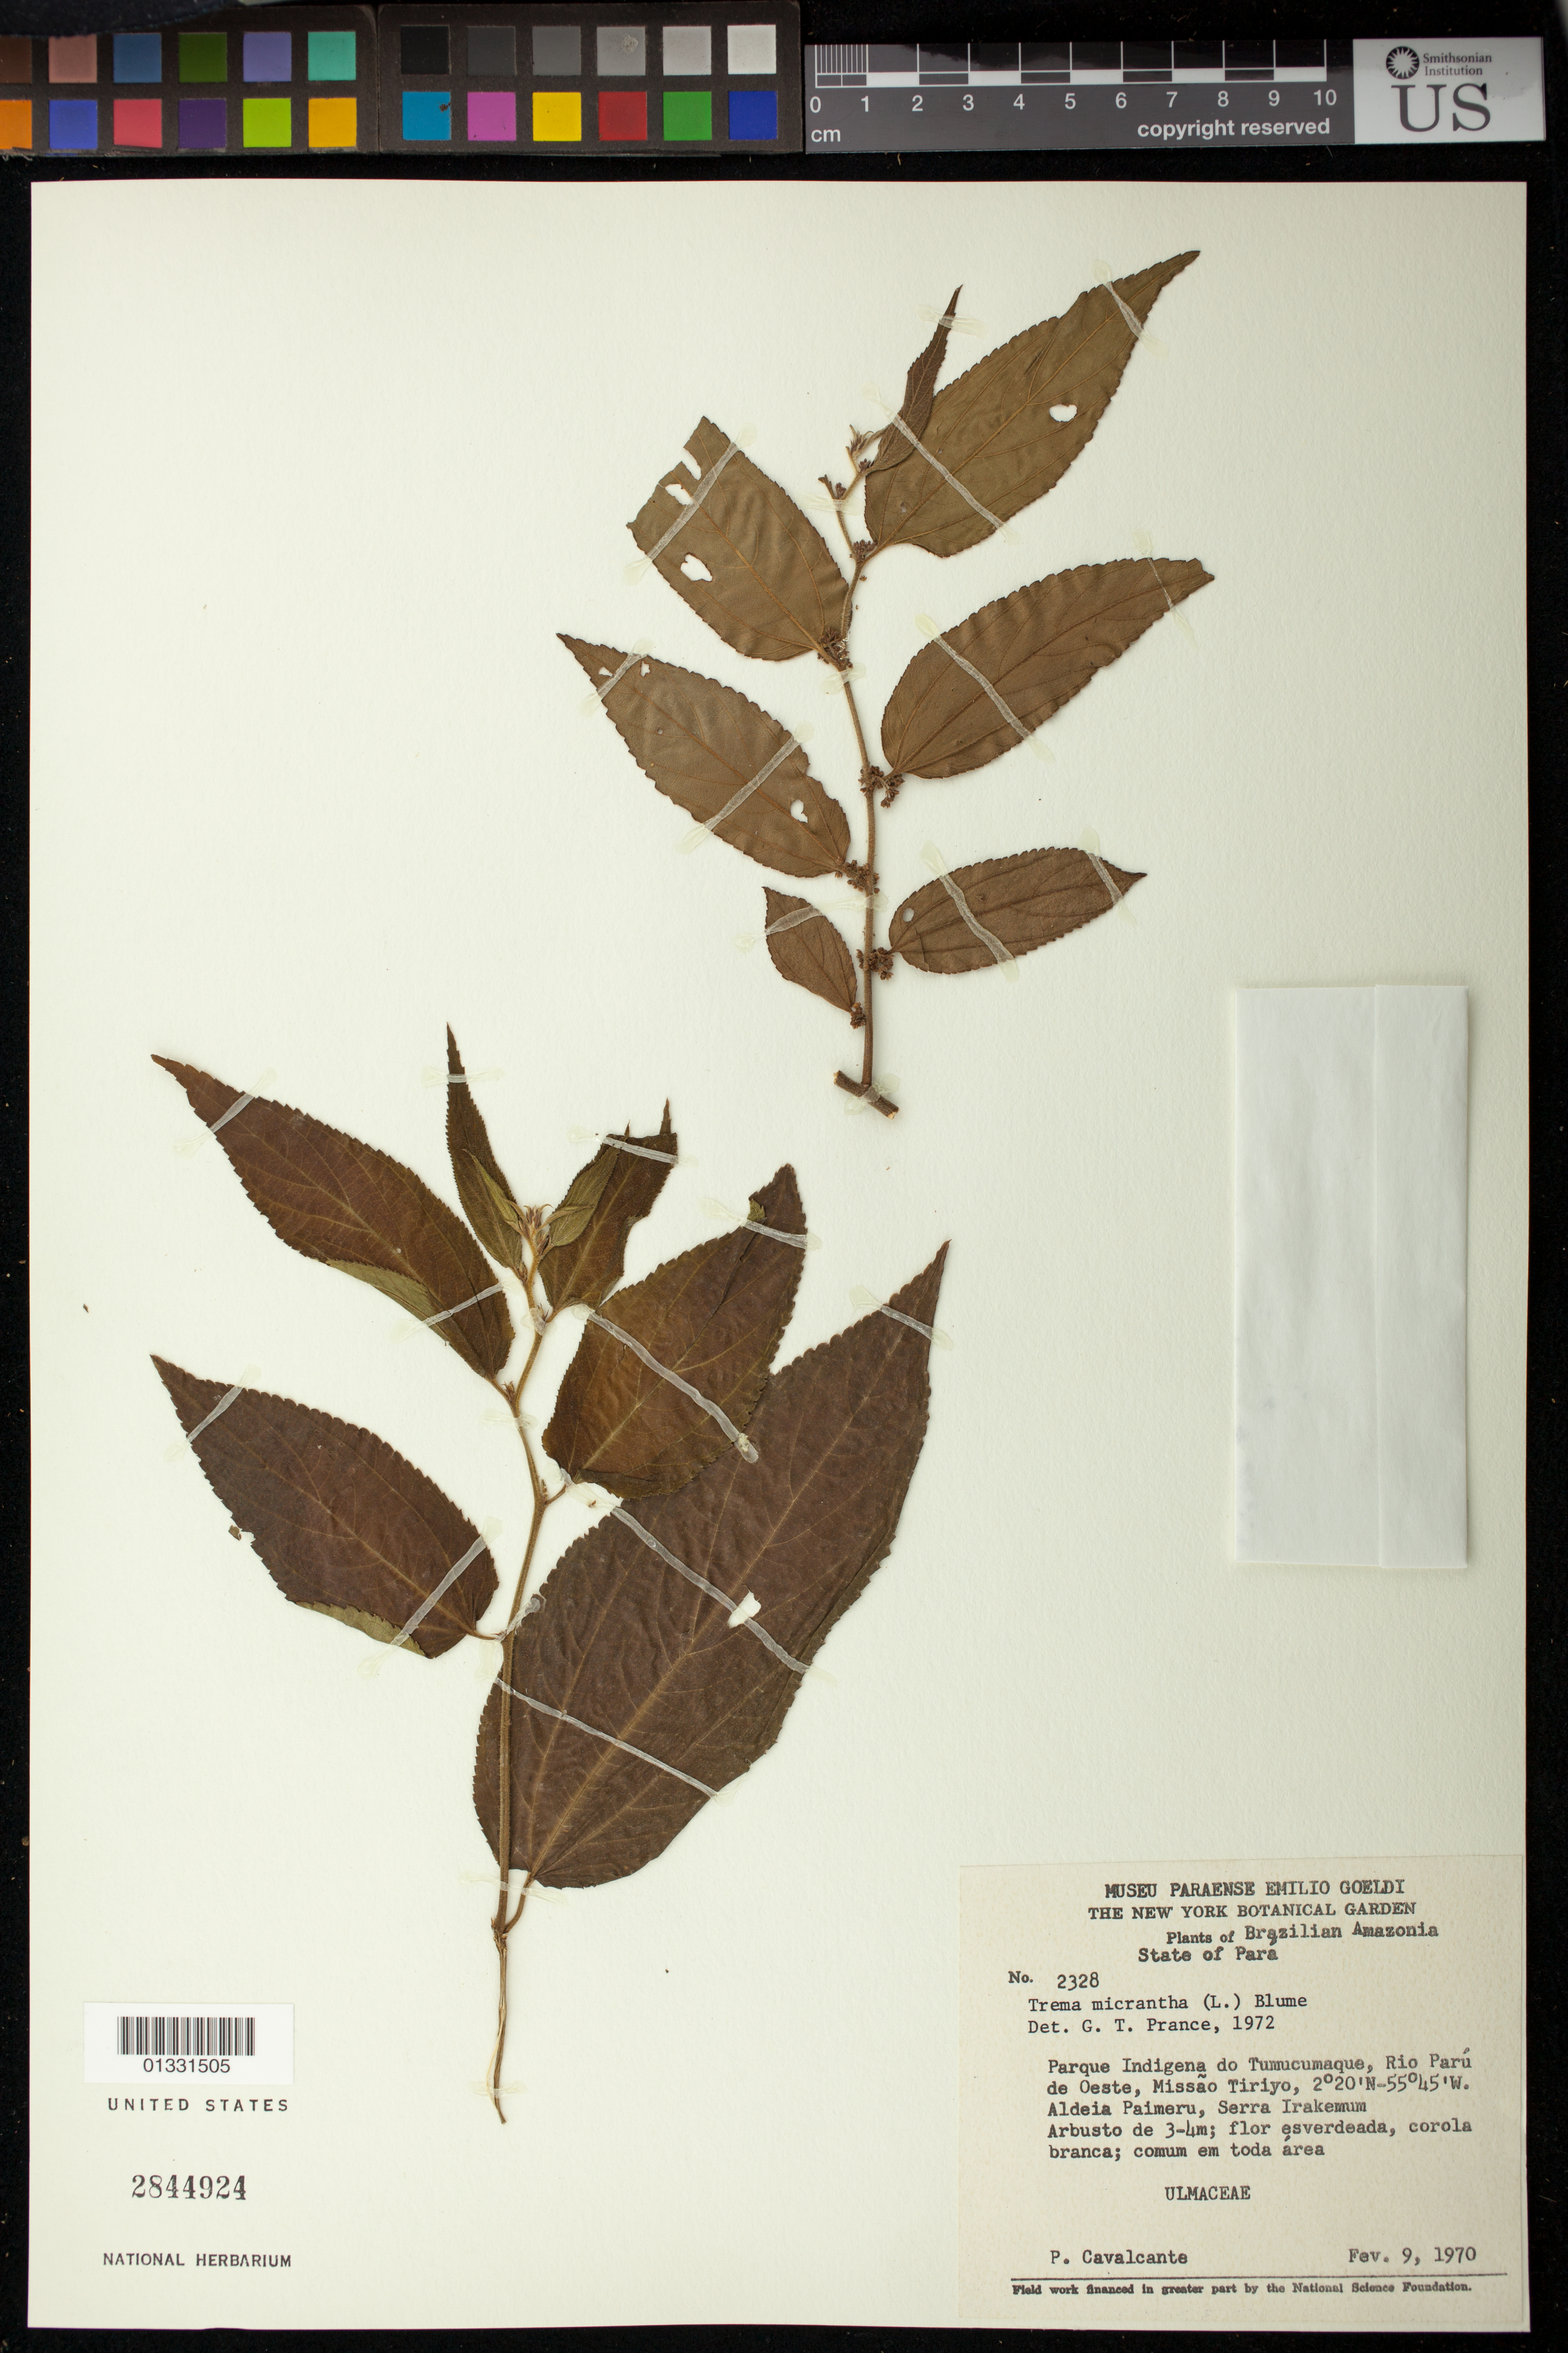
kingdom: Plantae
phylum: Tracheophyta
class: Magnoliopsida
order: Rosales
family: Cannabaceae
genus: Trema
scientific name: Trema micranthum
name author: (L.) Blume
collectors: P. B. Cavalcante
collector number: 2328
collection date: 1970-02-09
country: Brazil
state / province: Pará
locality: Parque Indigena do Tumucumaque, Rio Parú de Oeste, Missão Tiriyo. Aldeia Paimeru, Serra Irakemum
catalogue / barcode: US 2844924